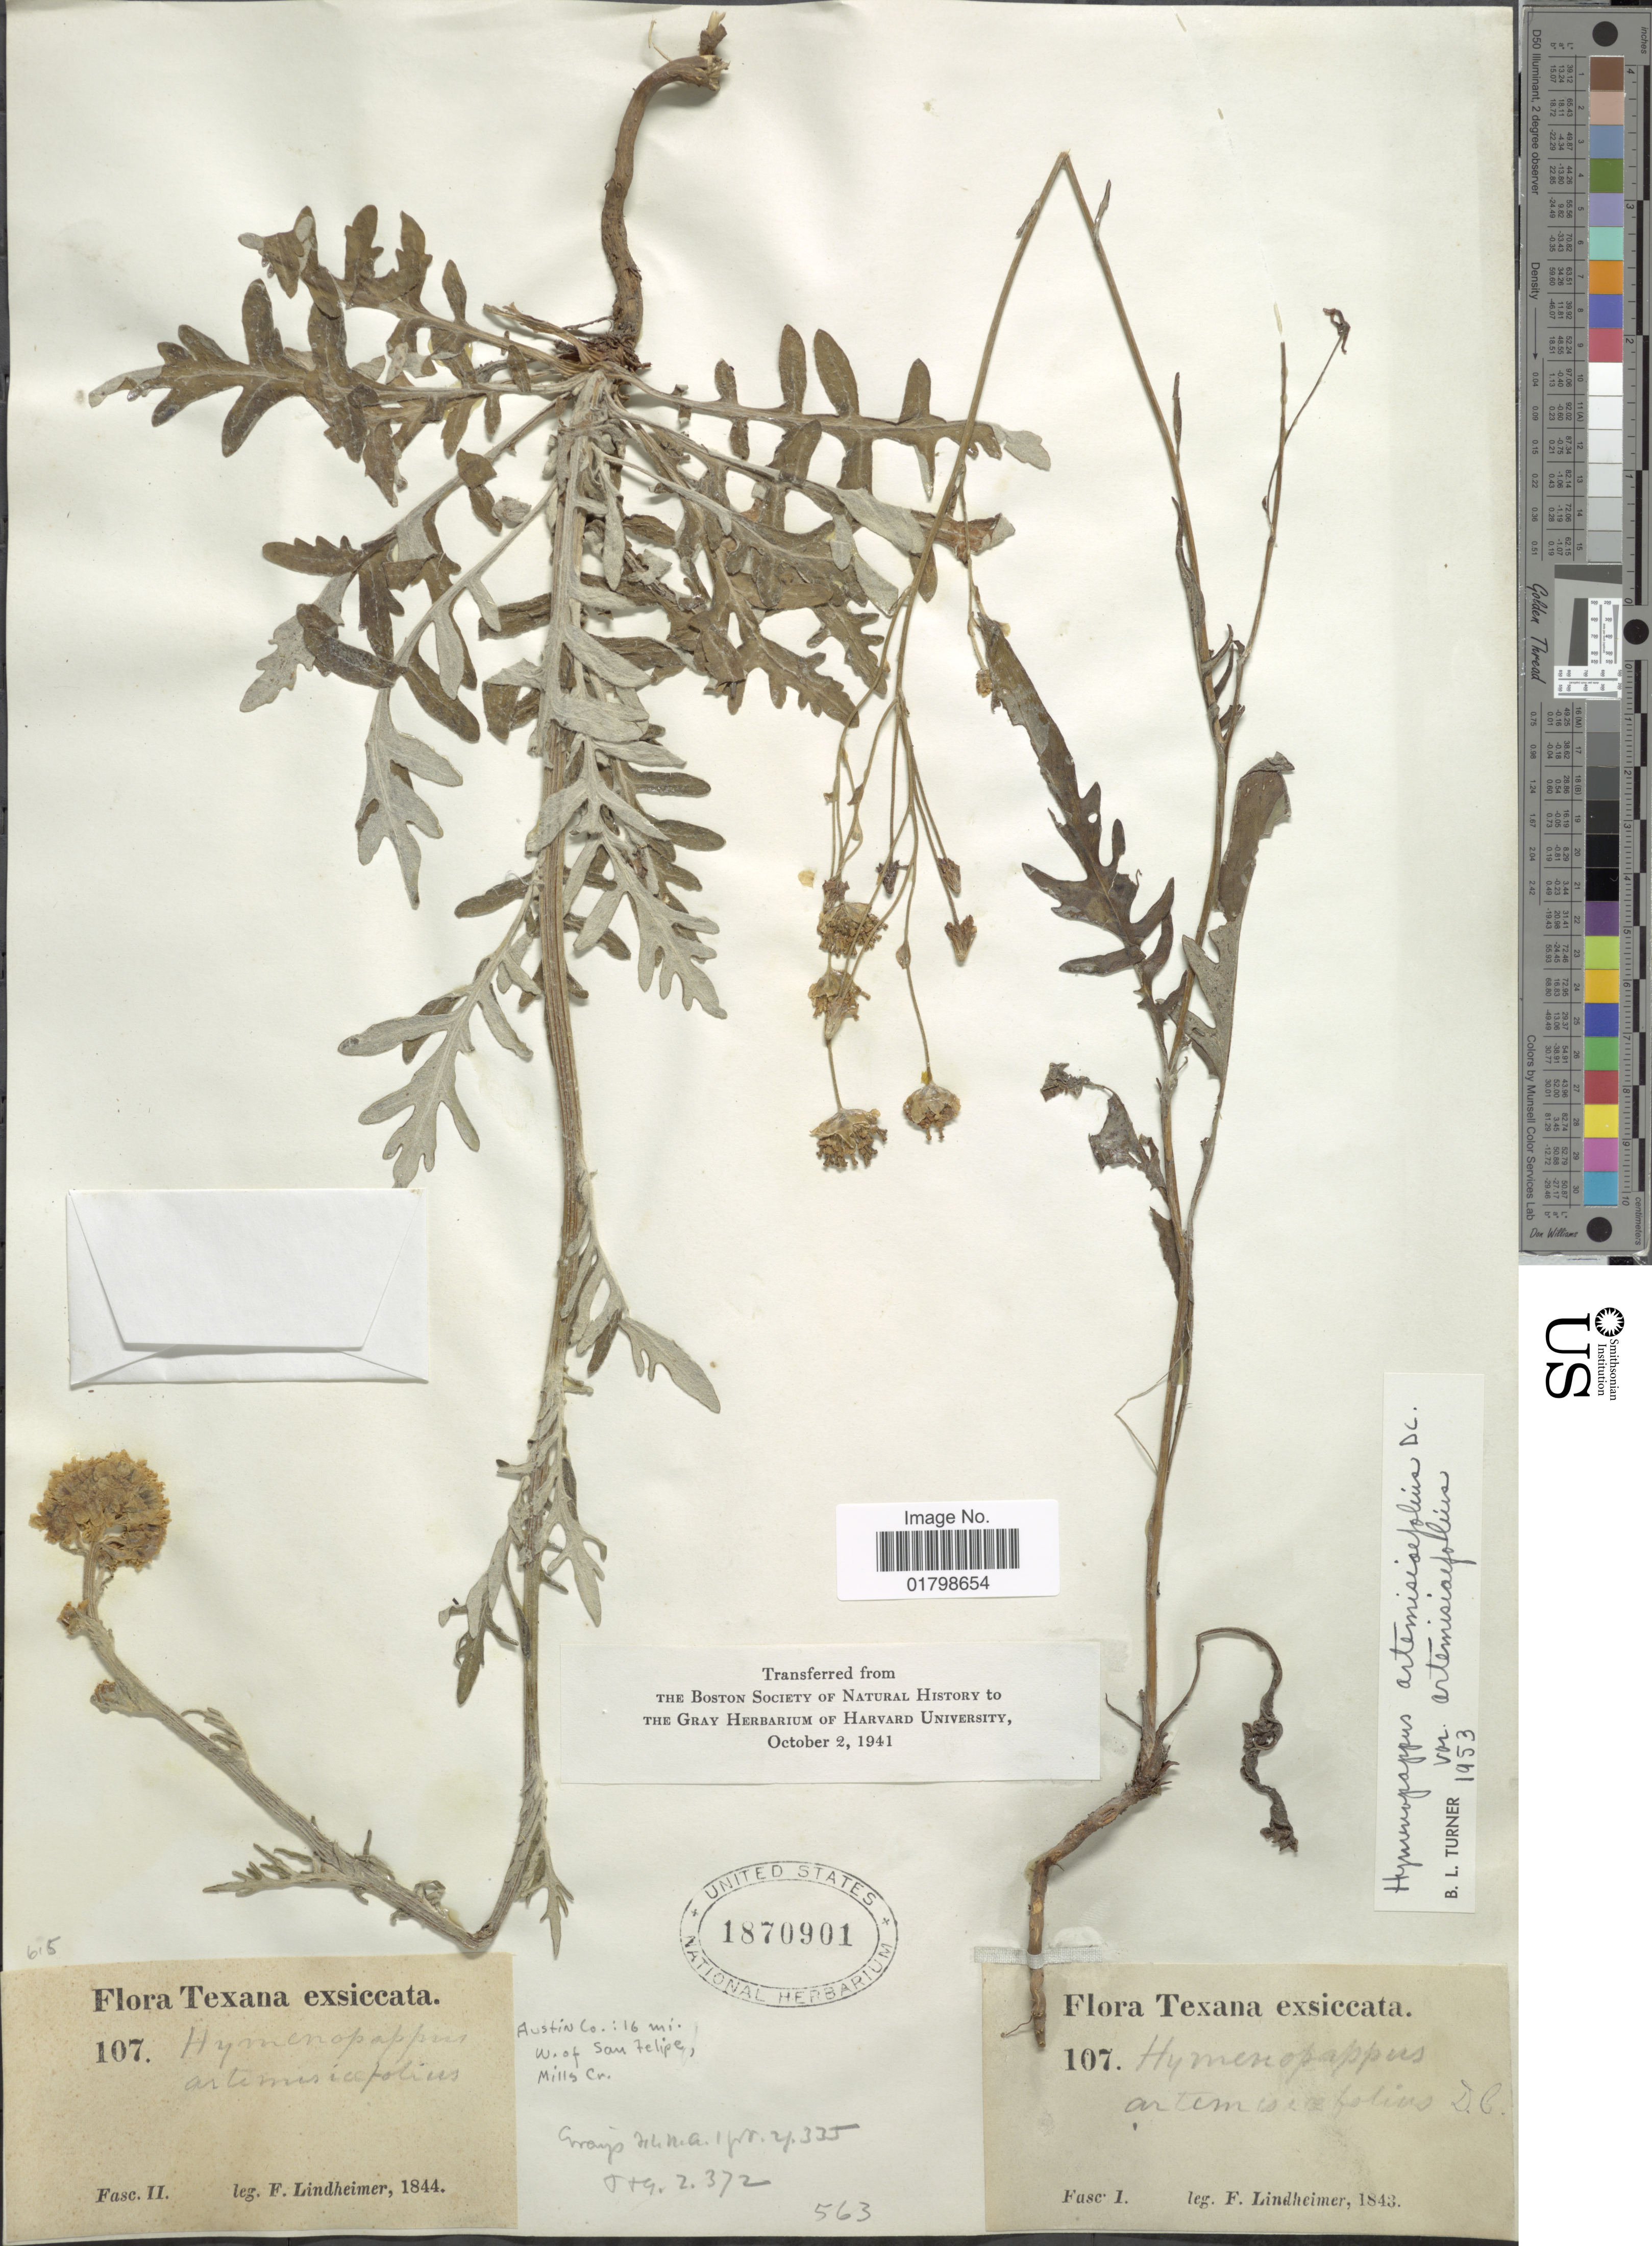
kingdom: Plantae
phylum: Tracheophyta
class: Magnoliopsida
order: Asterales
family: Asteraceae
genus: Hymenopappus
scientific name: Hymenopappus artemisiifolius var. artemisiifolius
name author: DC.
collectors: F. J. Lindheimer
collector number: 1844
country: United States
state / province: Texas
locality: Austin Co.: 16 mi. W. of San Felipe, Mills Cr.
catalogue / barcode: US 1870901